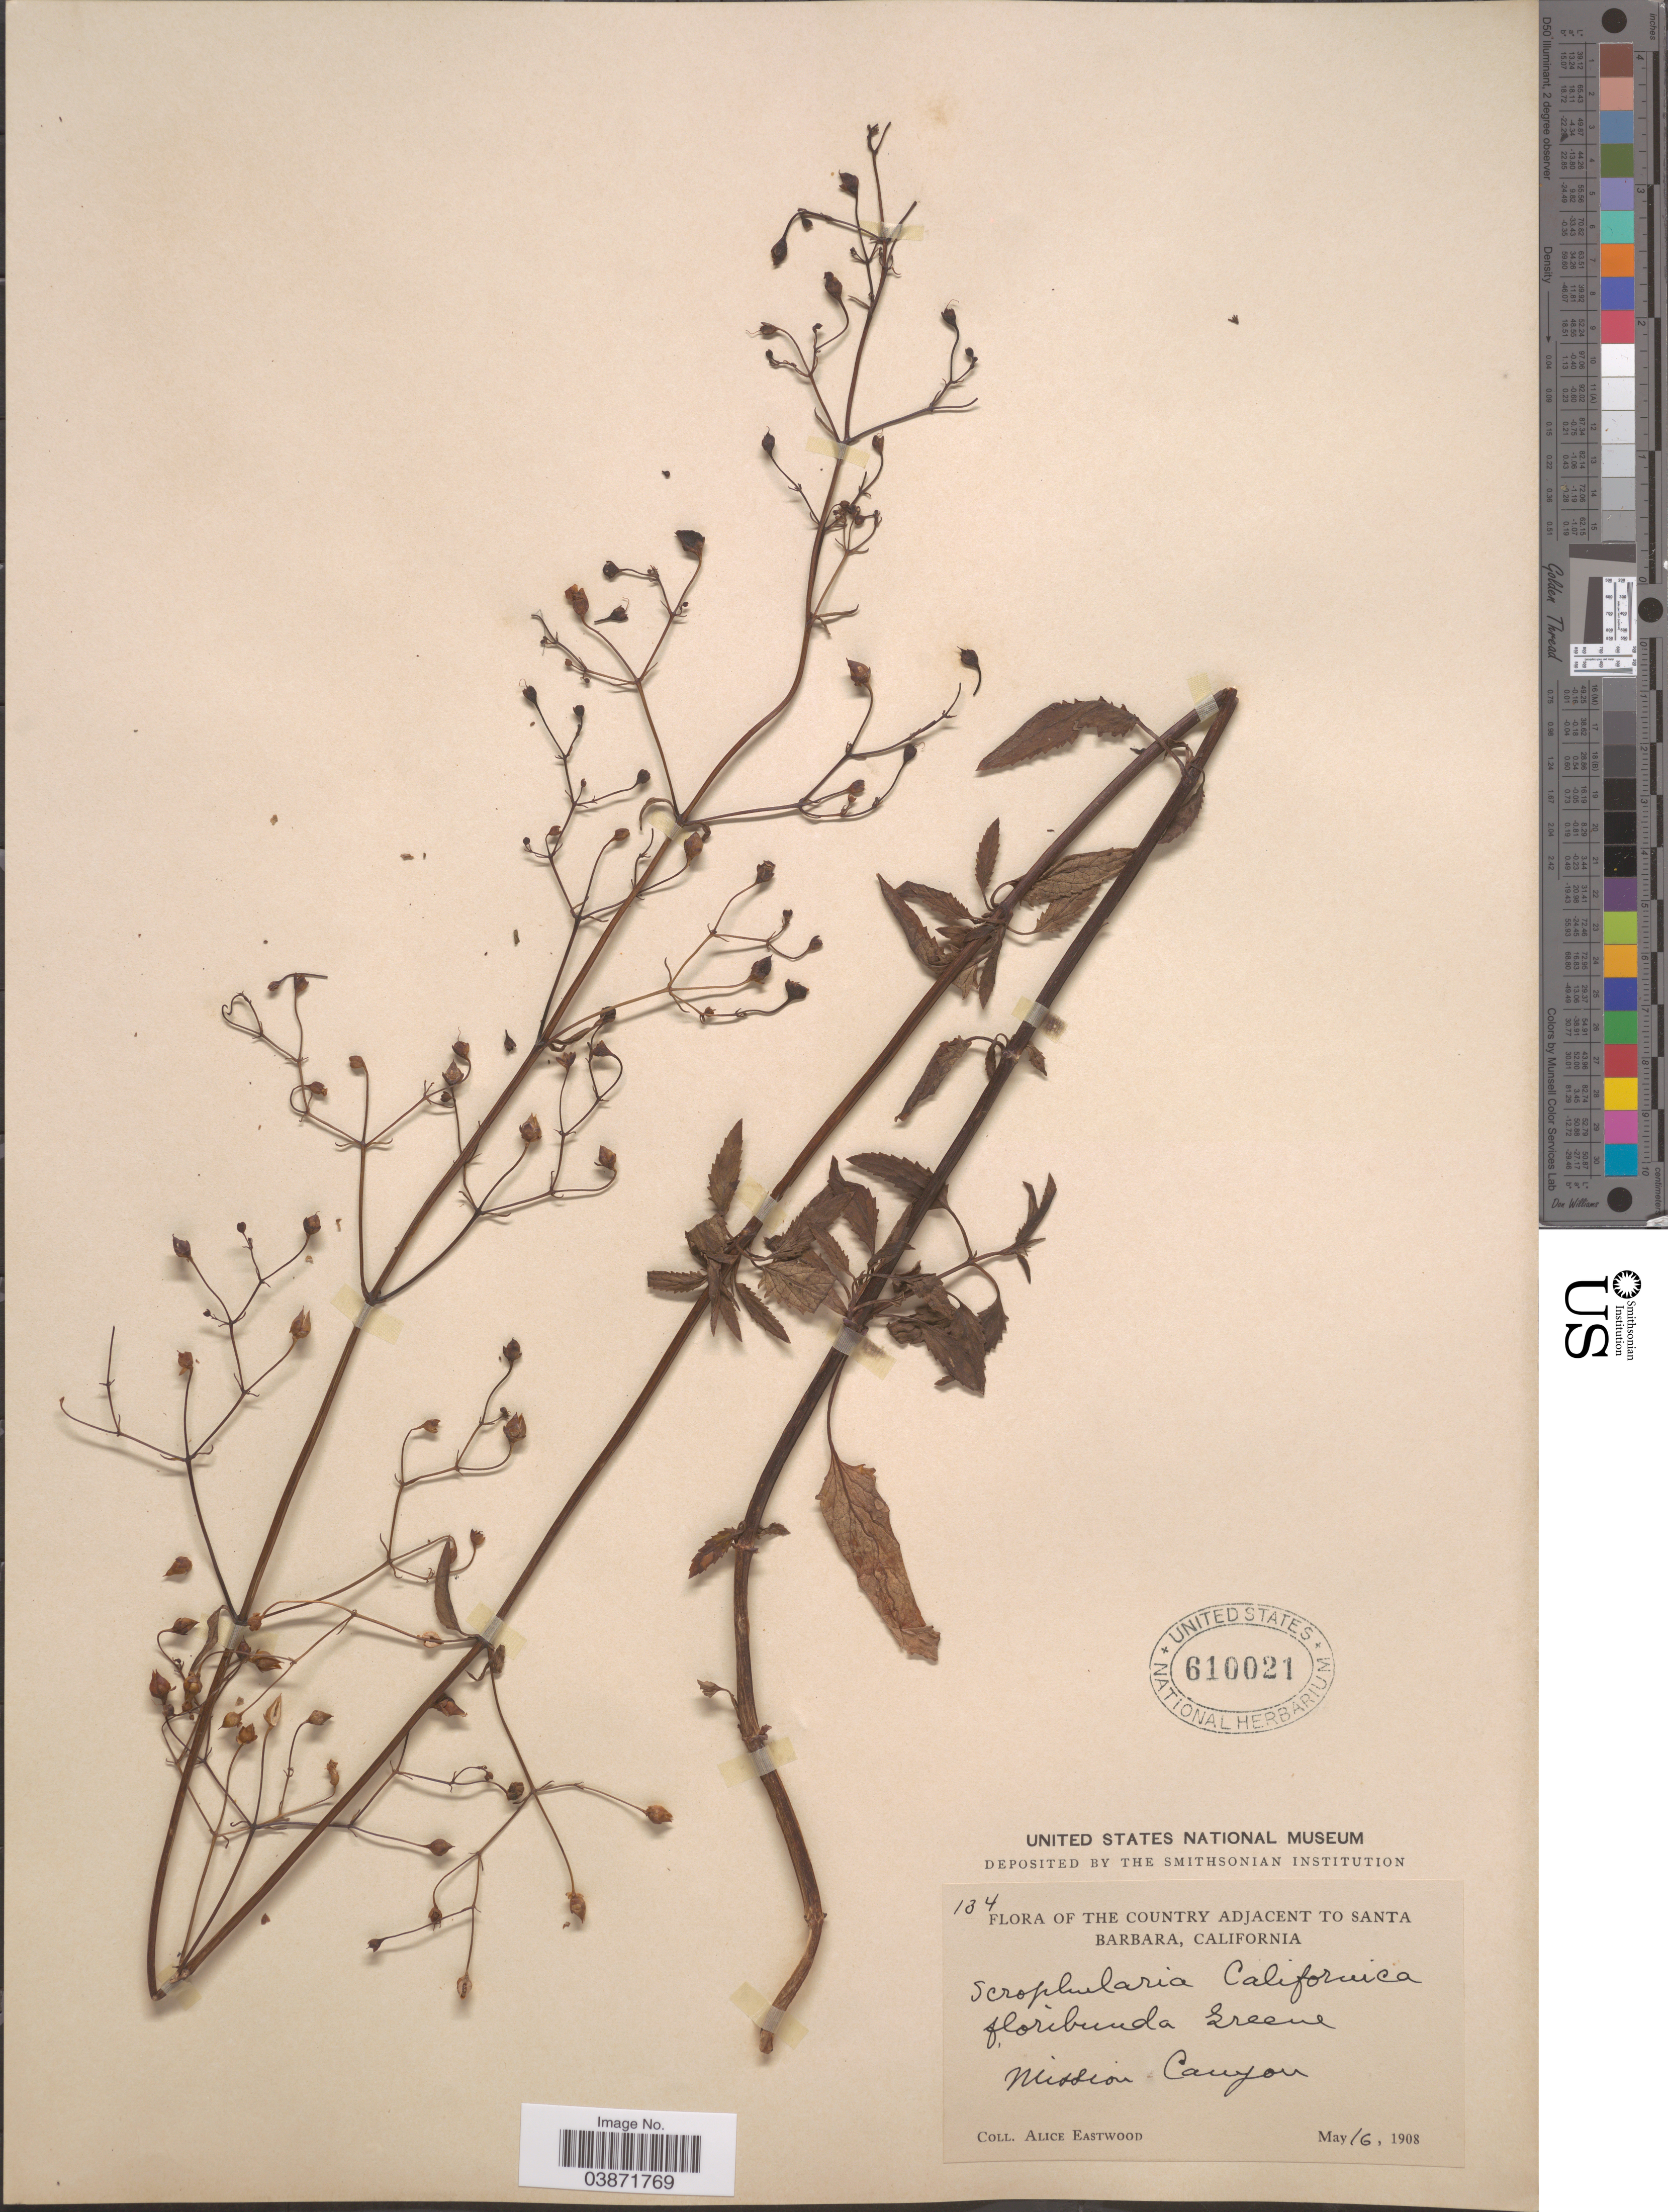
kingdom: Plantae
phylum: Tracheophyta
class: Magnoliopsida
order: Lamiales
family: Scrophulariaceae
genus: Scrophularia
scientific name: Scrophularia californica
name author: Cham. & Schltdl.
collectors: A. Eastwood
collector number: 134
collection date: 1908-05-16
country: United States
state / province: California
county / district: Santa Barbara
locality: The Country adjacent to Santa Barbara. Mission Canyon.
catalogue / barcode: US 610021